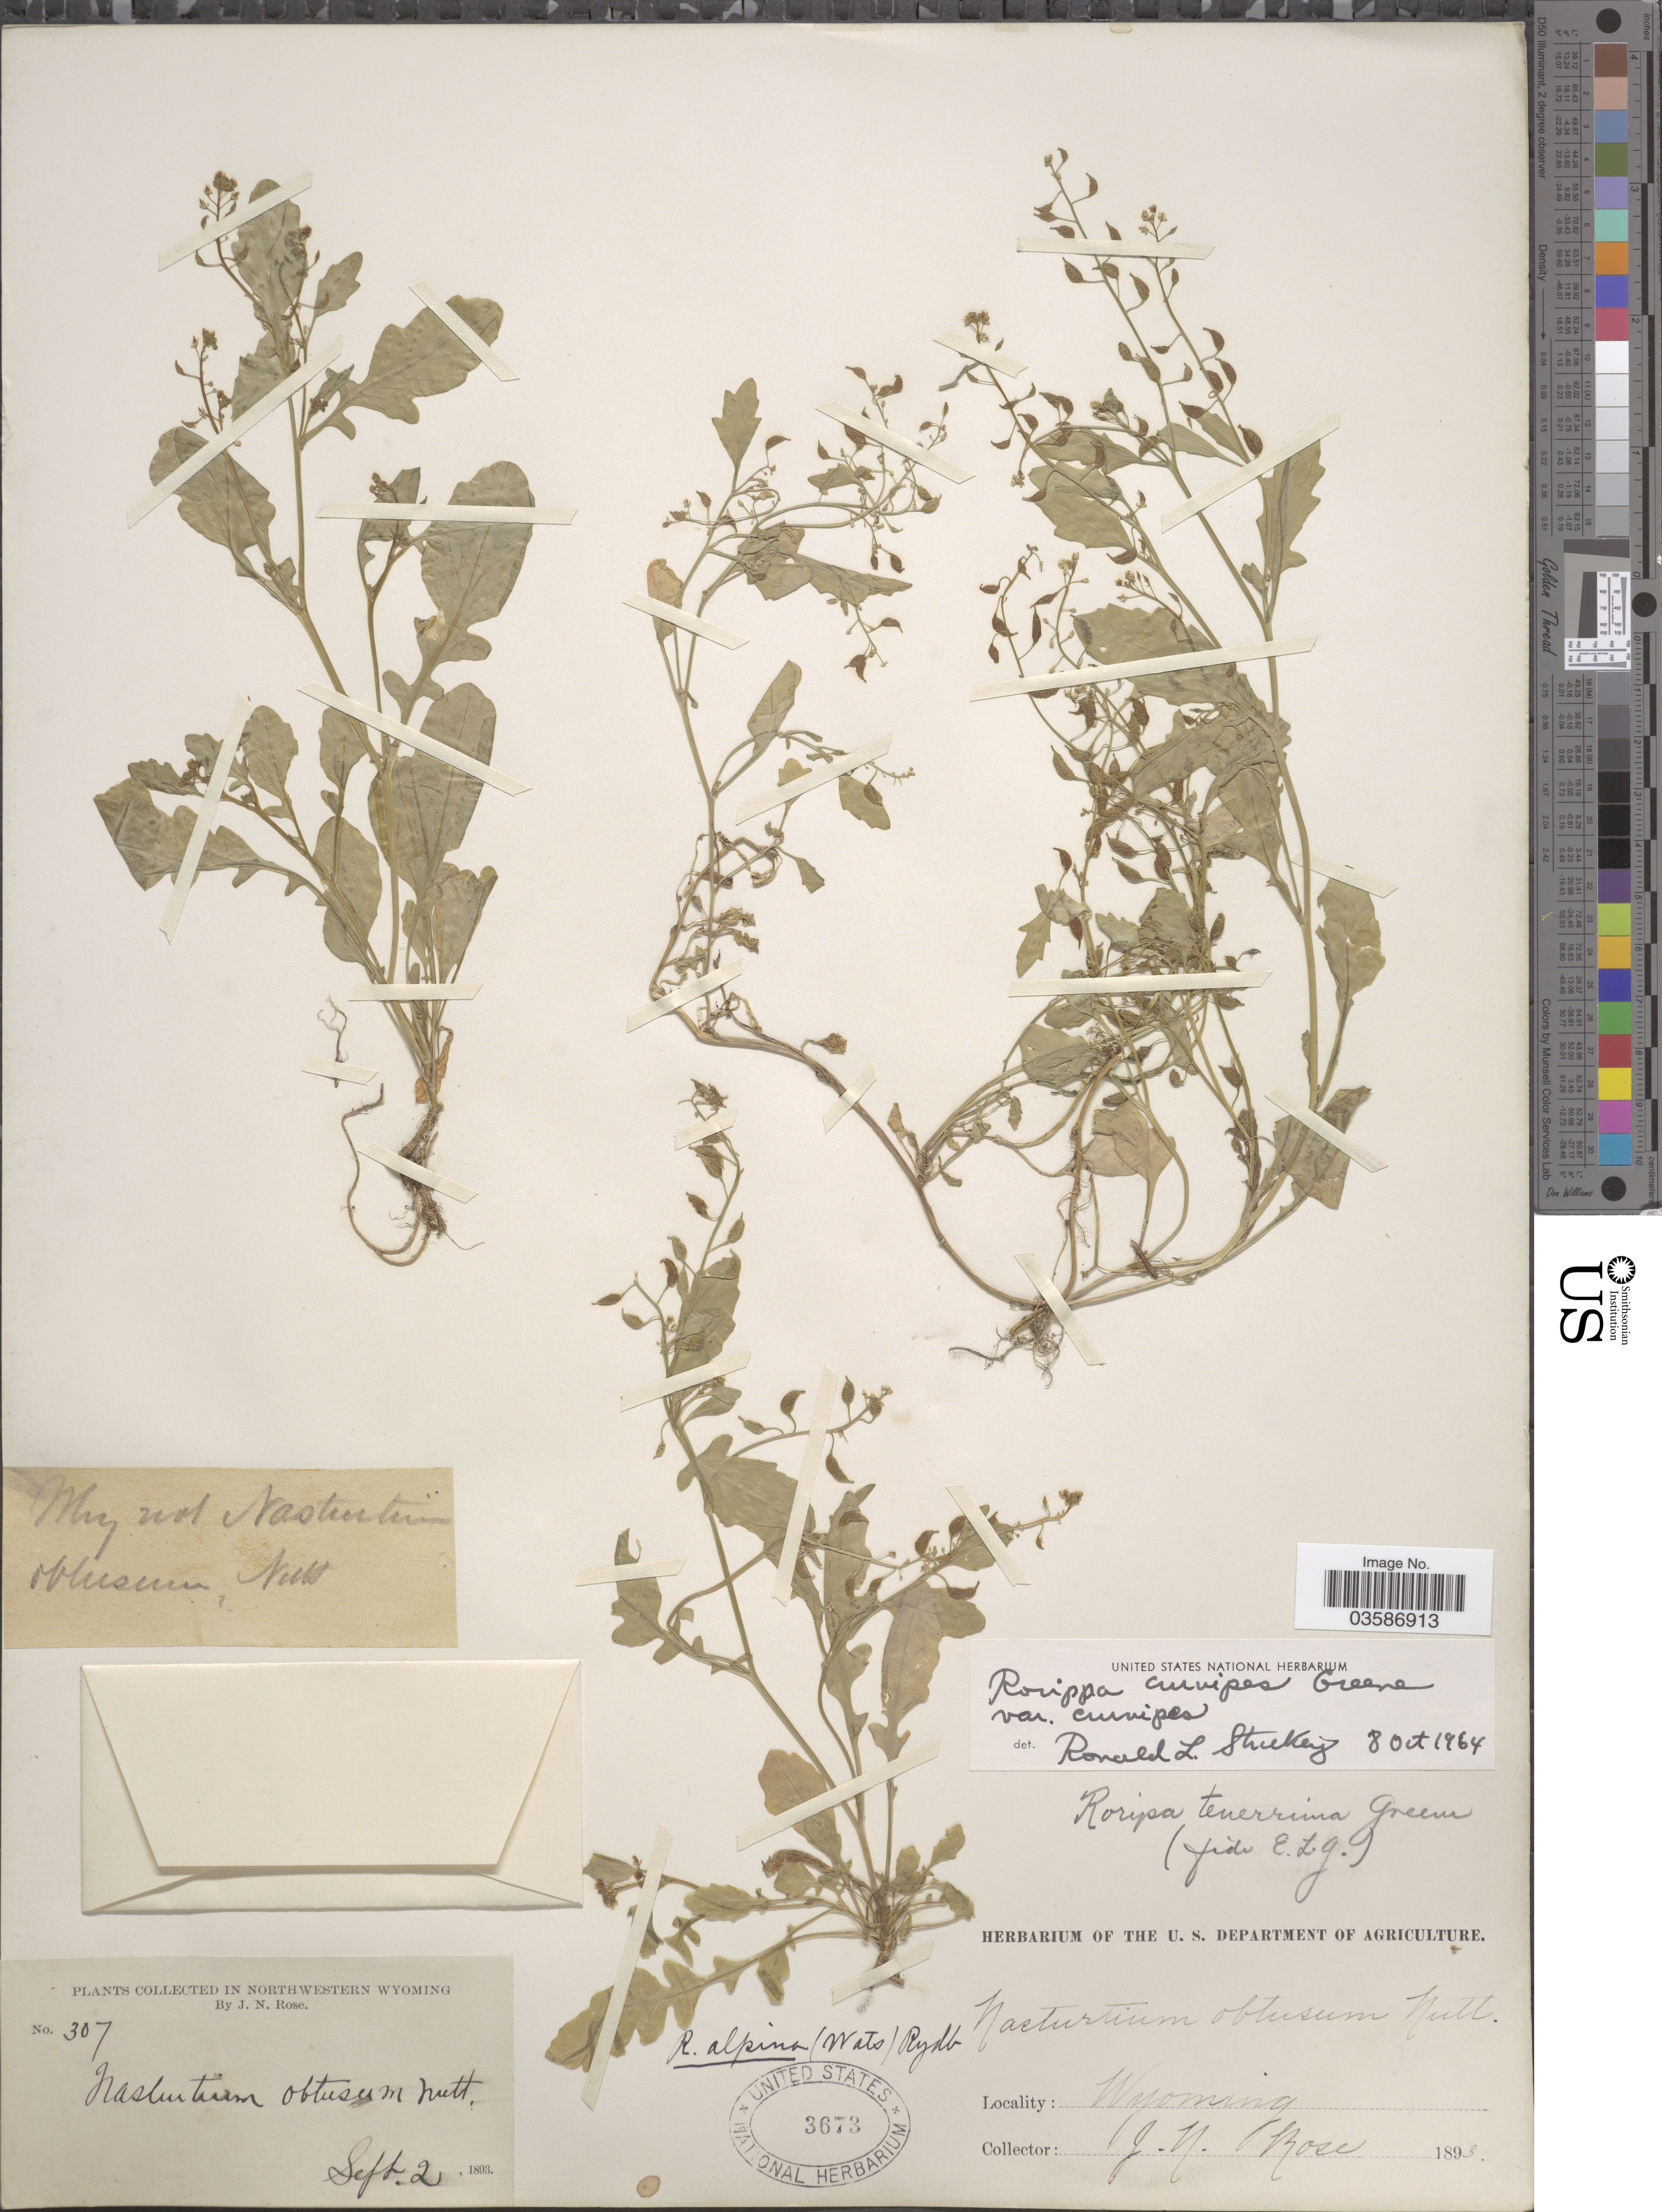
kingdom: Plantae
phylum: Tracheophyta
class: Magnoliopsida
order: Brassicales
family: Brassicaceae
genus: Rorippa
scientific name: Rorippa curvipes var. curvipes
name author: Greene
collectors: J. N. Rose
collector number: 307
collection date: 1893-09-02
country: United States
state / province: Wyoming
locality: In Northwestern Wyoming.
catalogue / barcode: US 3673